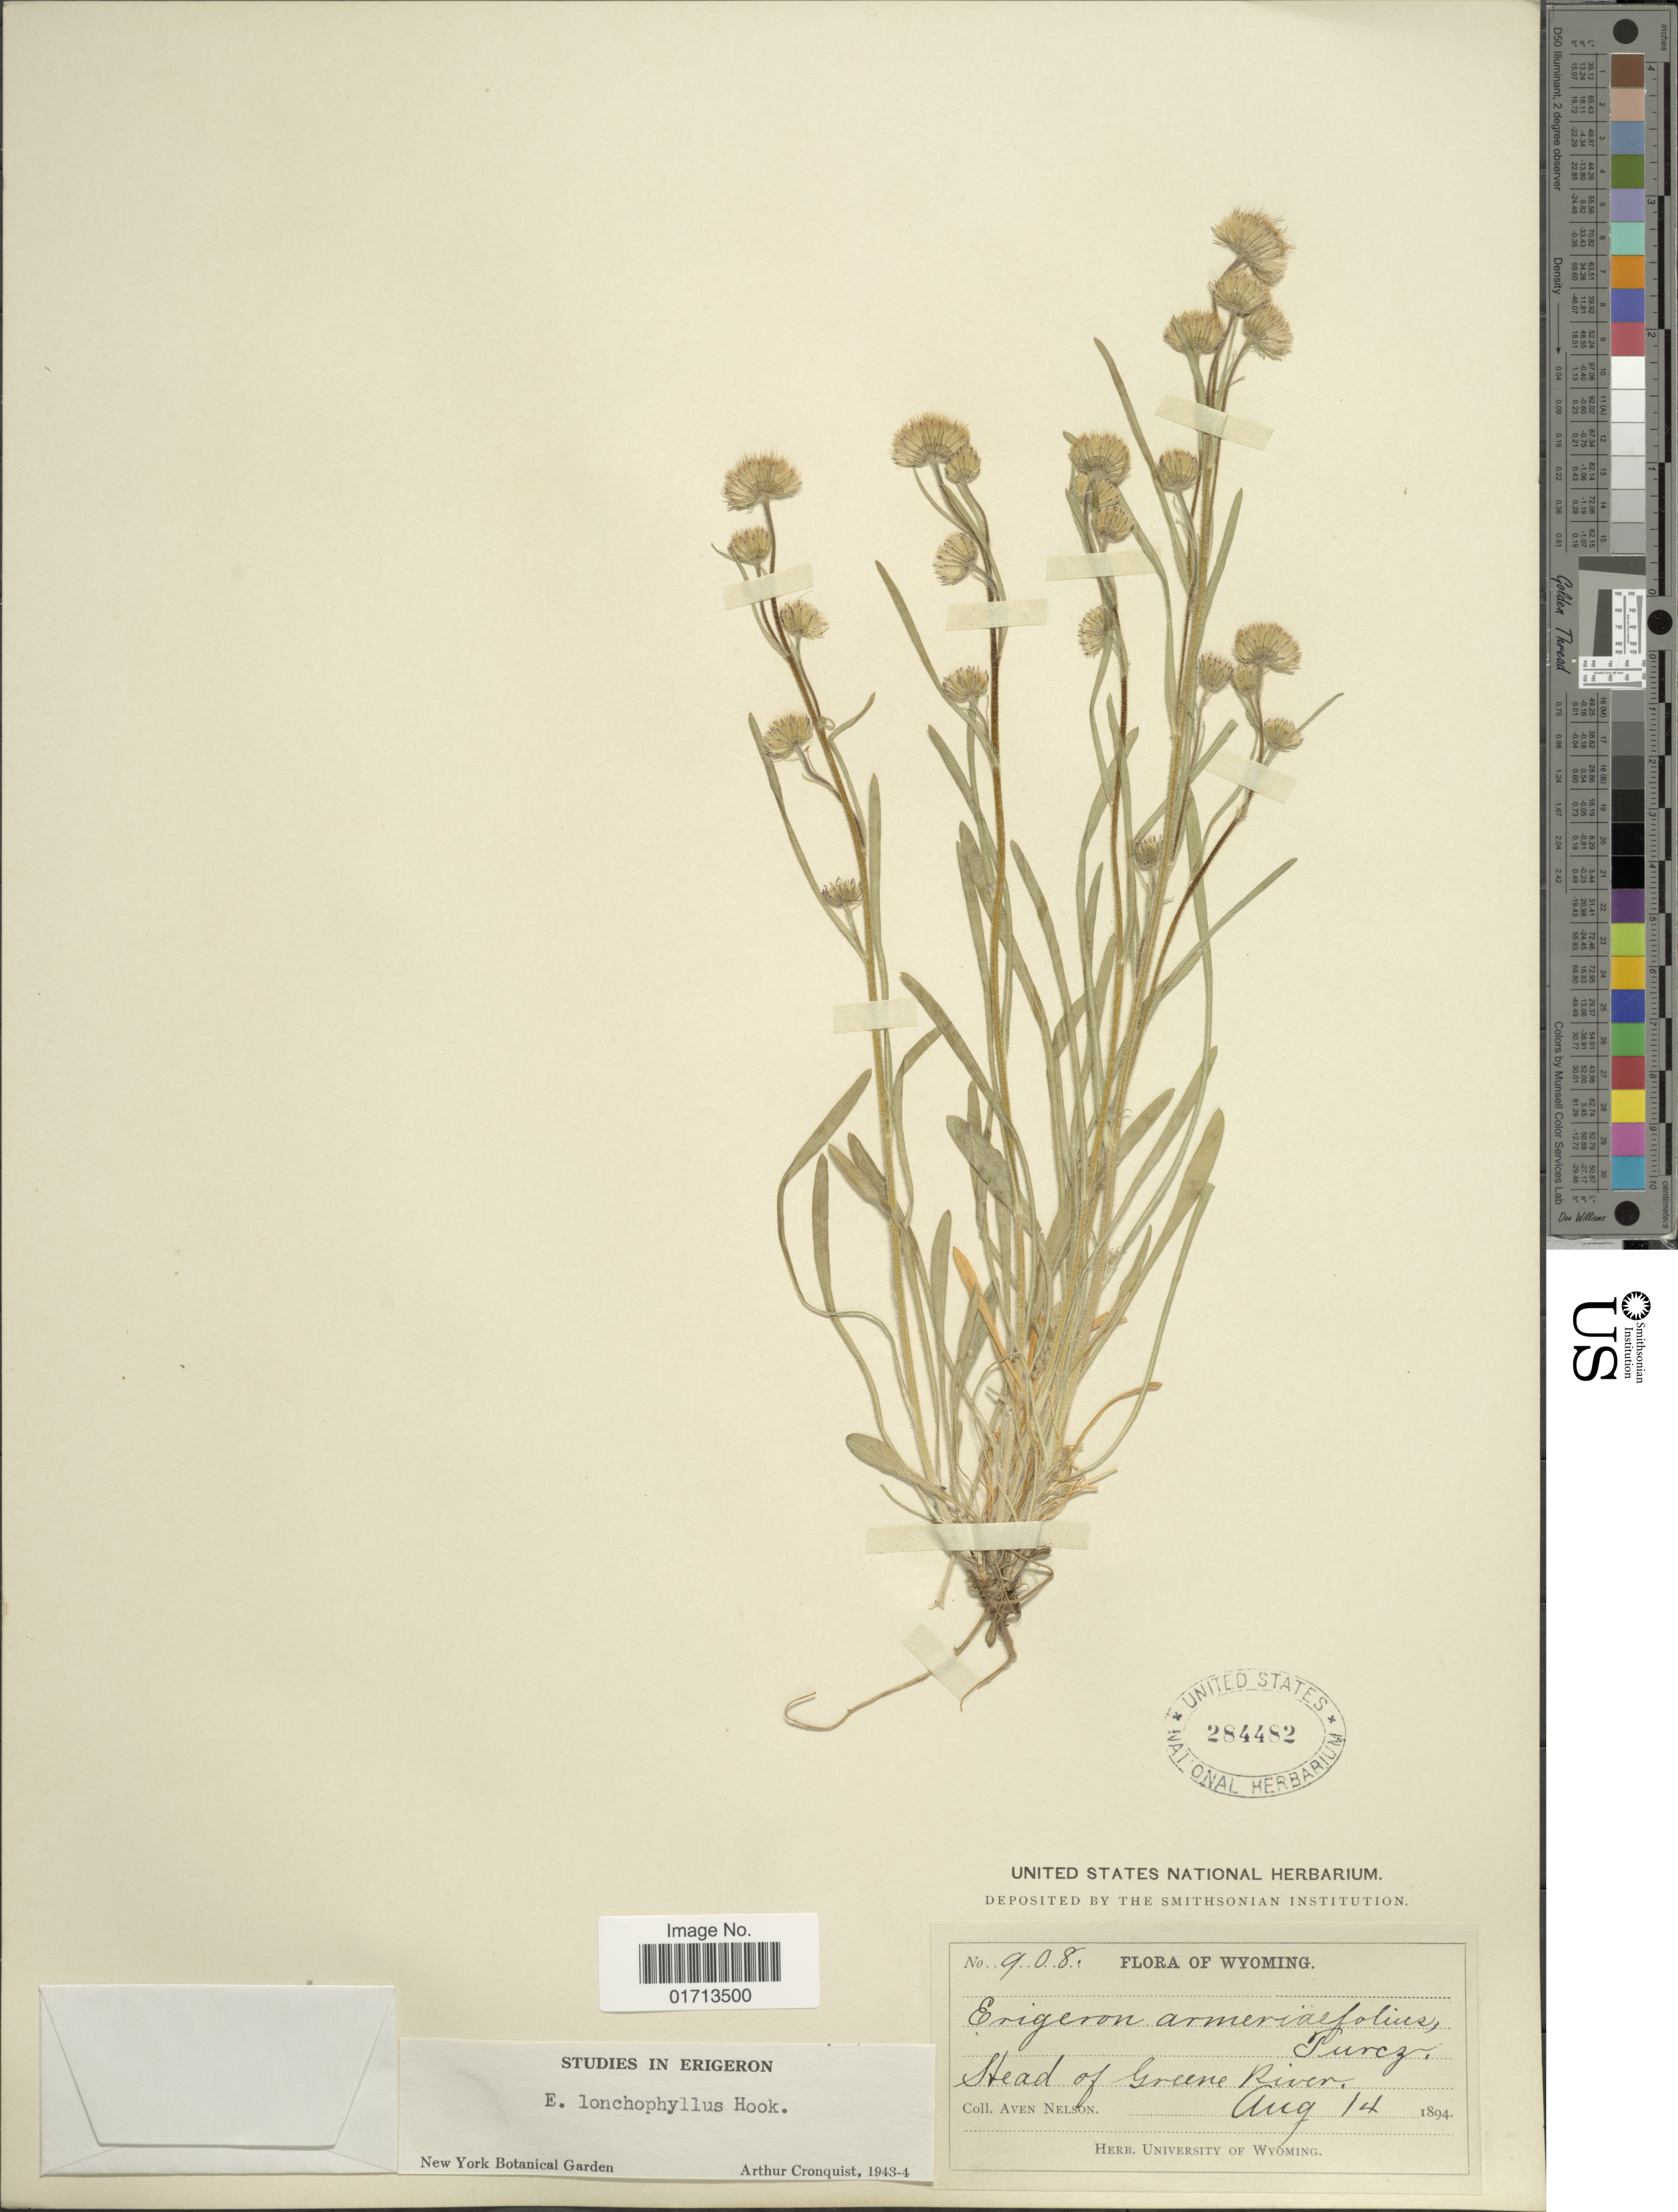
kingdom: Plantae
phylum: Tracheophyta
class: Magnoliopsida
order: Asterales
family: Asteraceae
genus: Erigeron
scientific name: Erigeron lonchophyllus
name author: Hook.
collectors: A. Nelson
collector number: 908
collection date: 1894-08-14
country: United States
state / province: Wyoming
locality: Head of Greene River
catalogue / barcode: US 284482